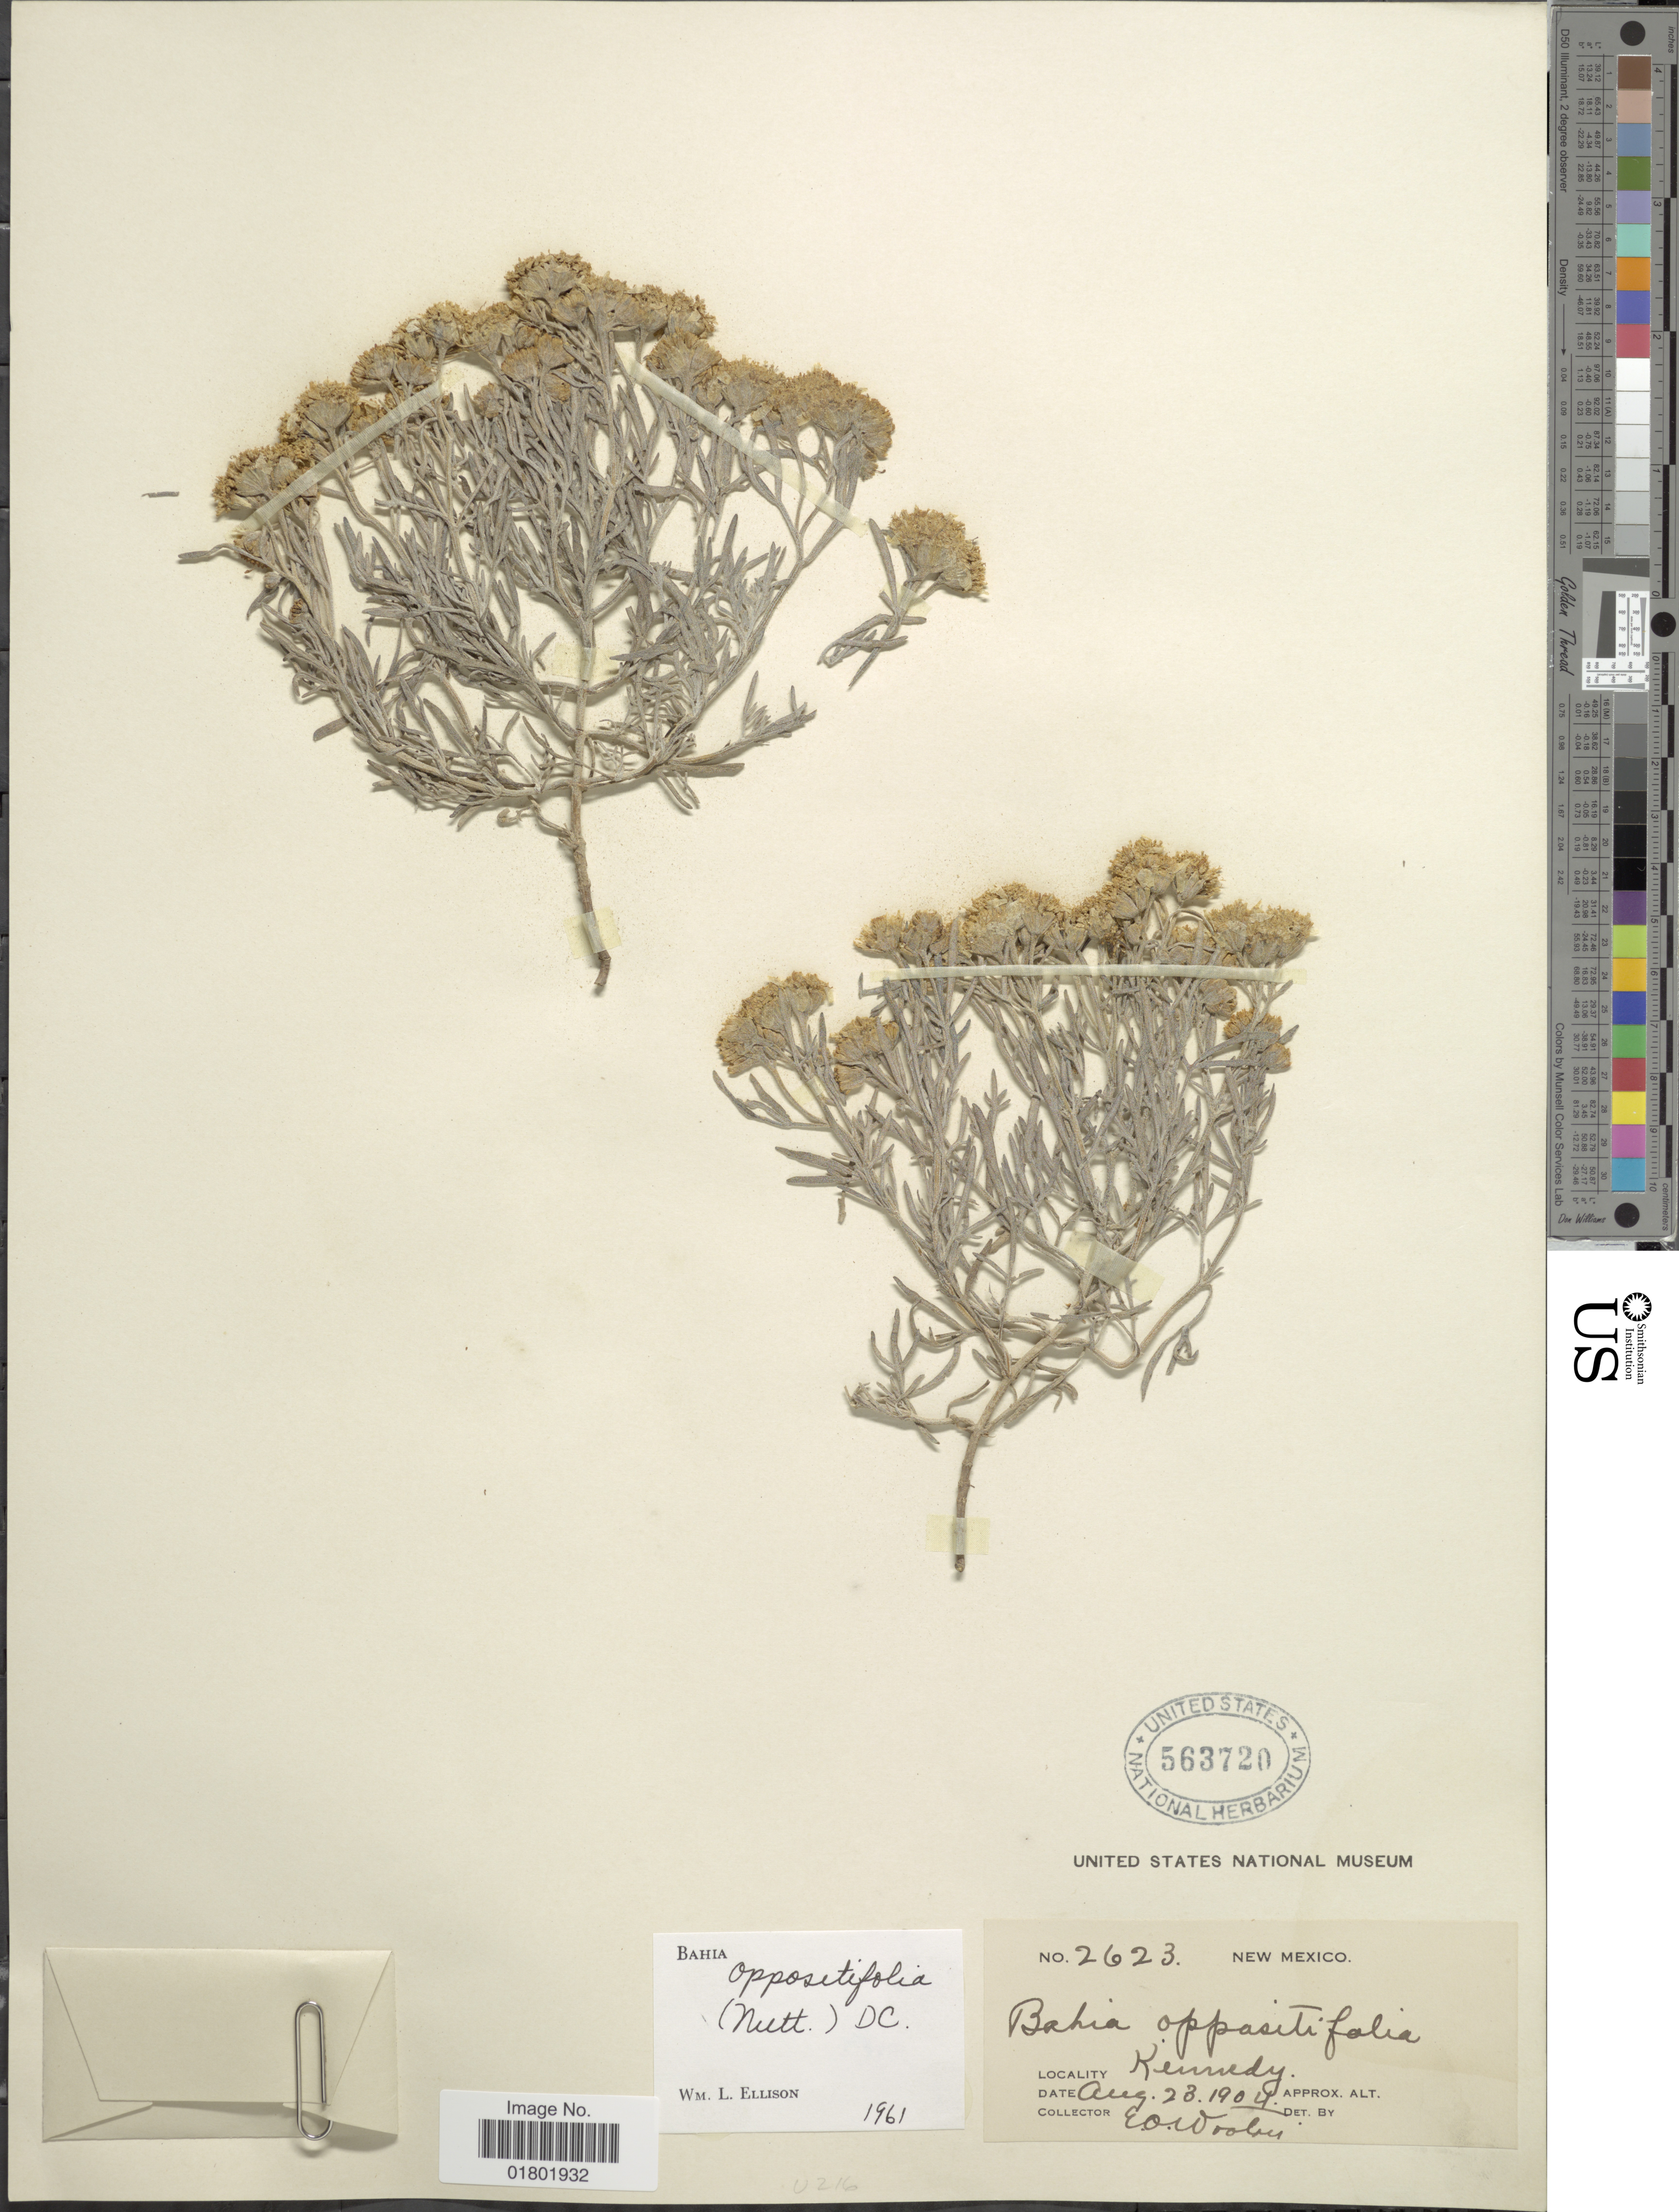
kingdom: Plantae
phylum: Tracheophyta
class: Magnoliopsida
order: Asterales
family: Asteraceae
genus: Bahia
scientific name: Bahia oppositifolia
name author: Nutt.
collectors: E. O. Wooton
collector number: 2623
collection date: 1904-08-23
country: United States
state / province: New Mexico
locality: Kennedy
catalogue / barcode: US 563720